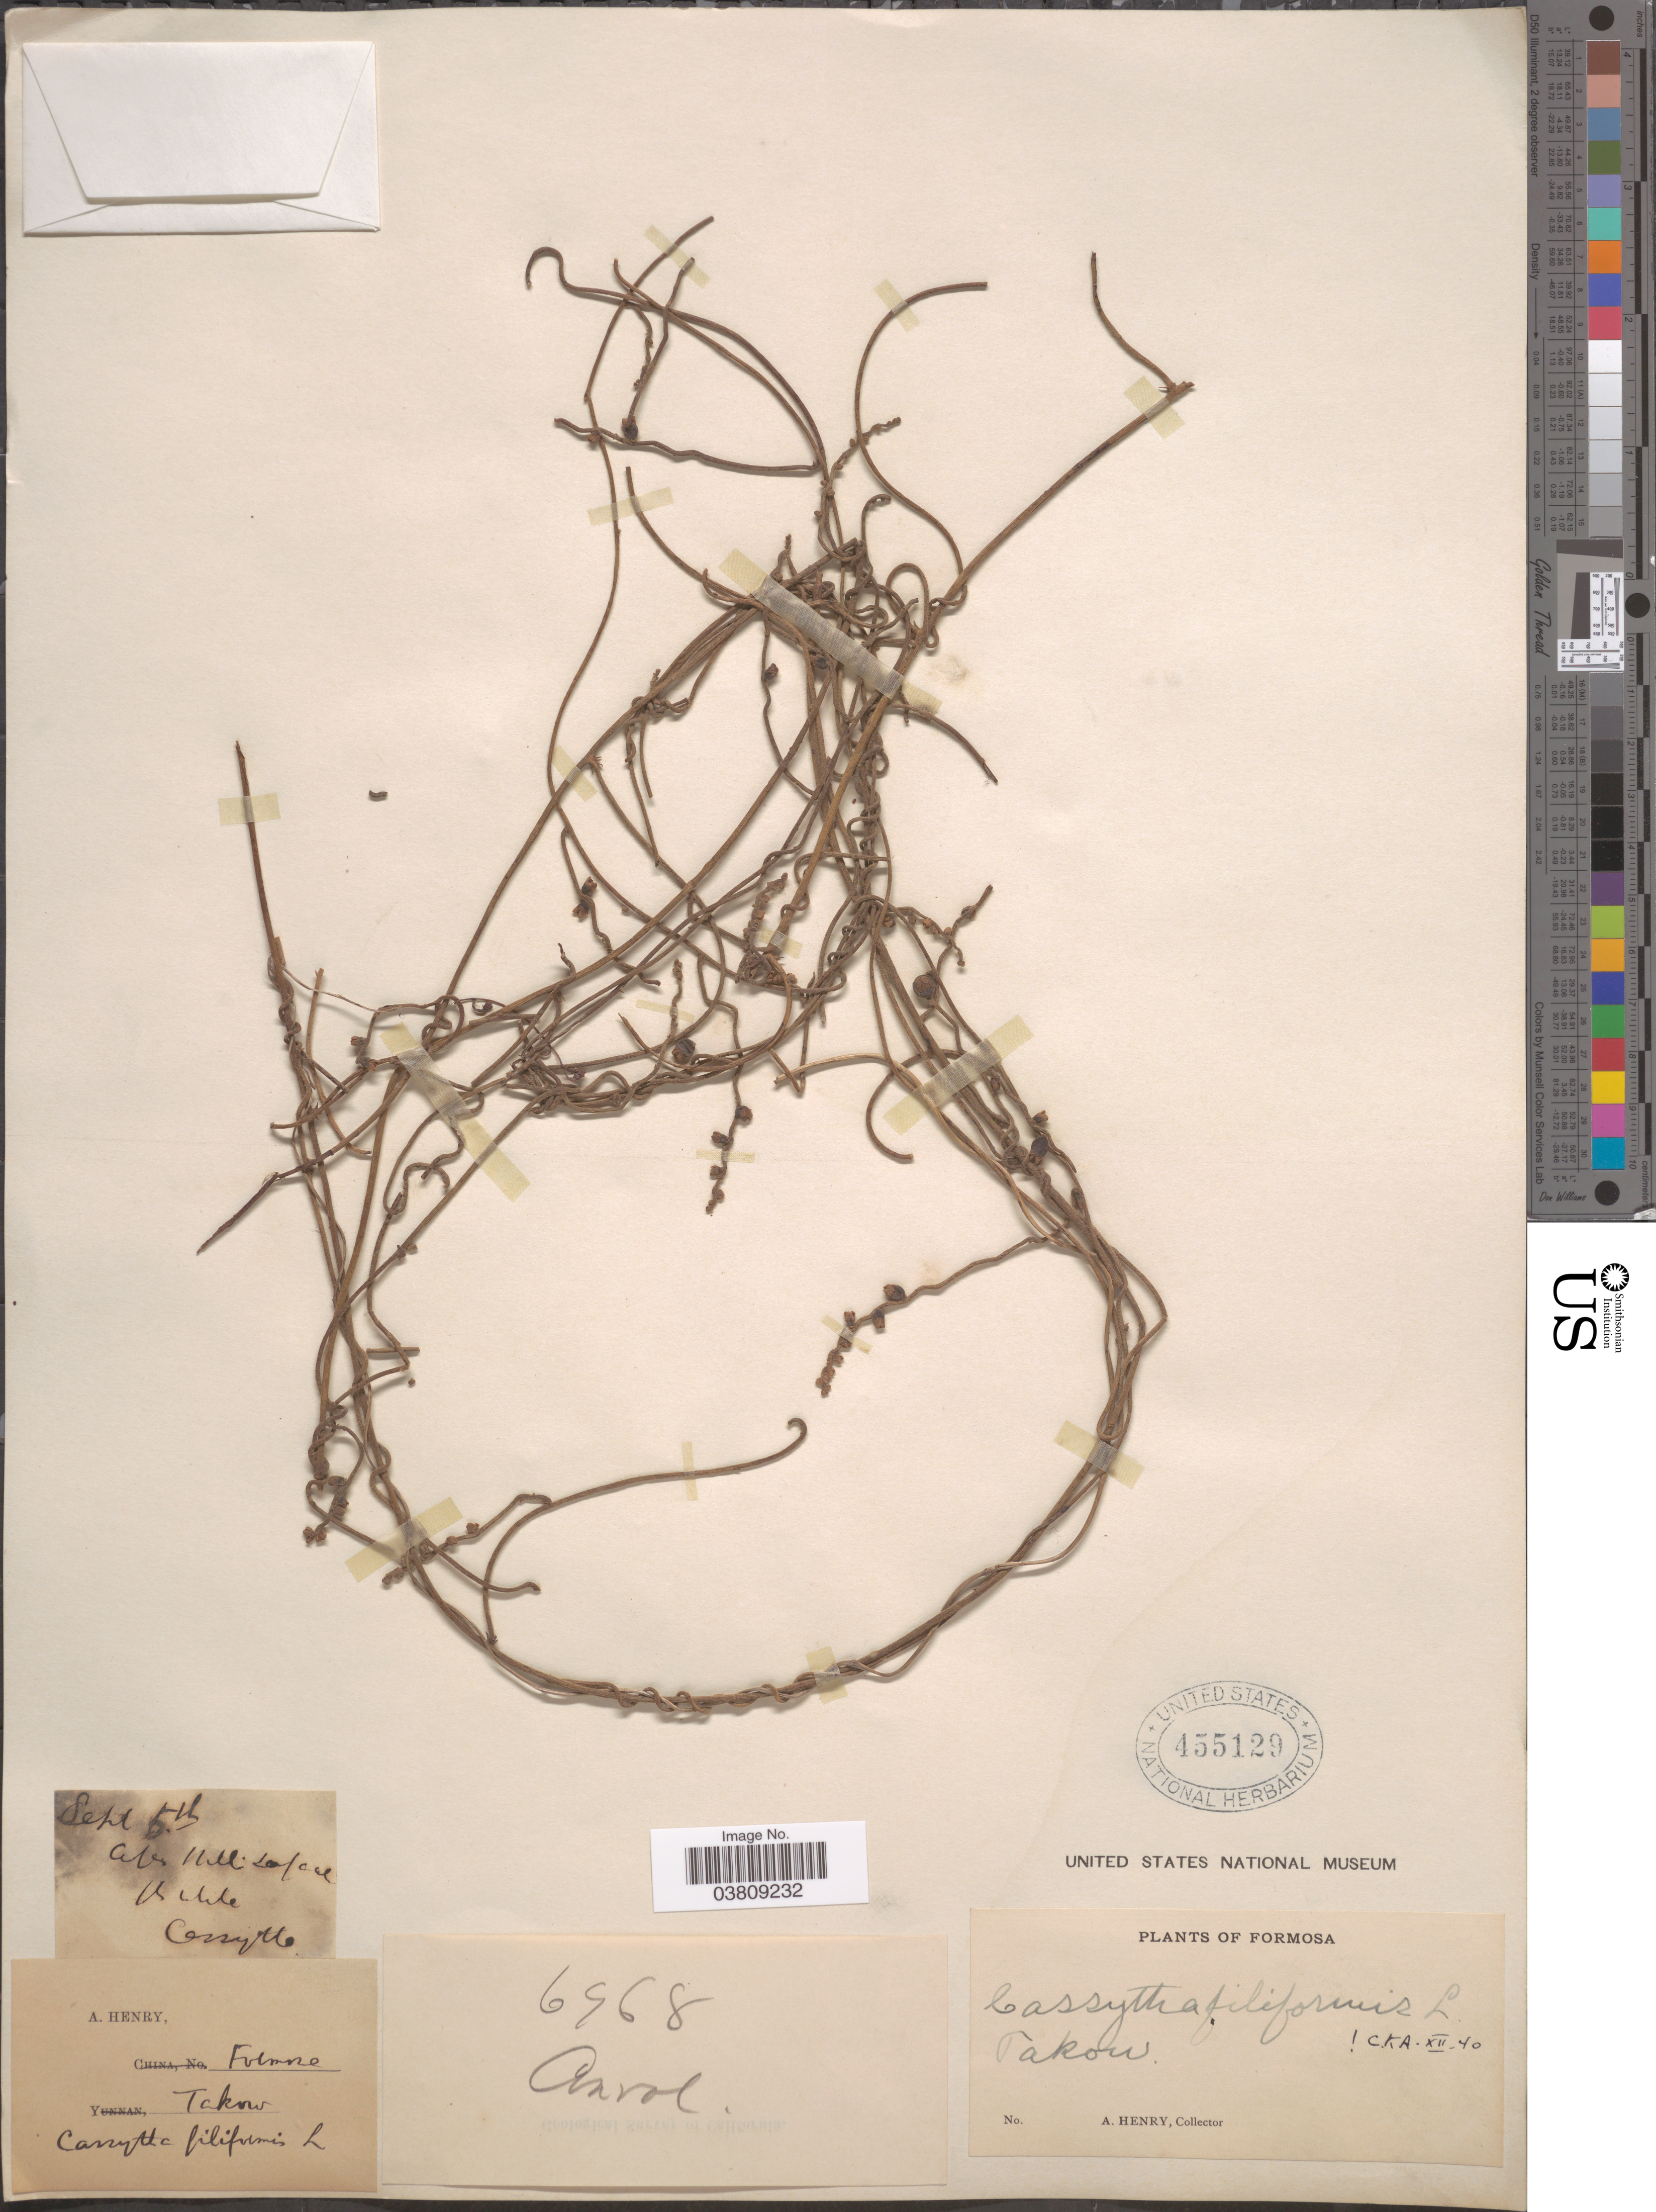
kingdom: Plantae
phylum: Tracheophyta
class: Magnoliopsida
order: Laurales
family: Lauraceae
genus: Cassytha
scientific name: Cassytha filiformis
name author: L.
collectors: A. Henry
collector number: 6968?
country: Taiwan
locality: Takow.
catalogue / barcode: US 455129